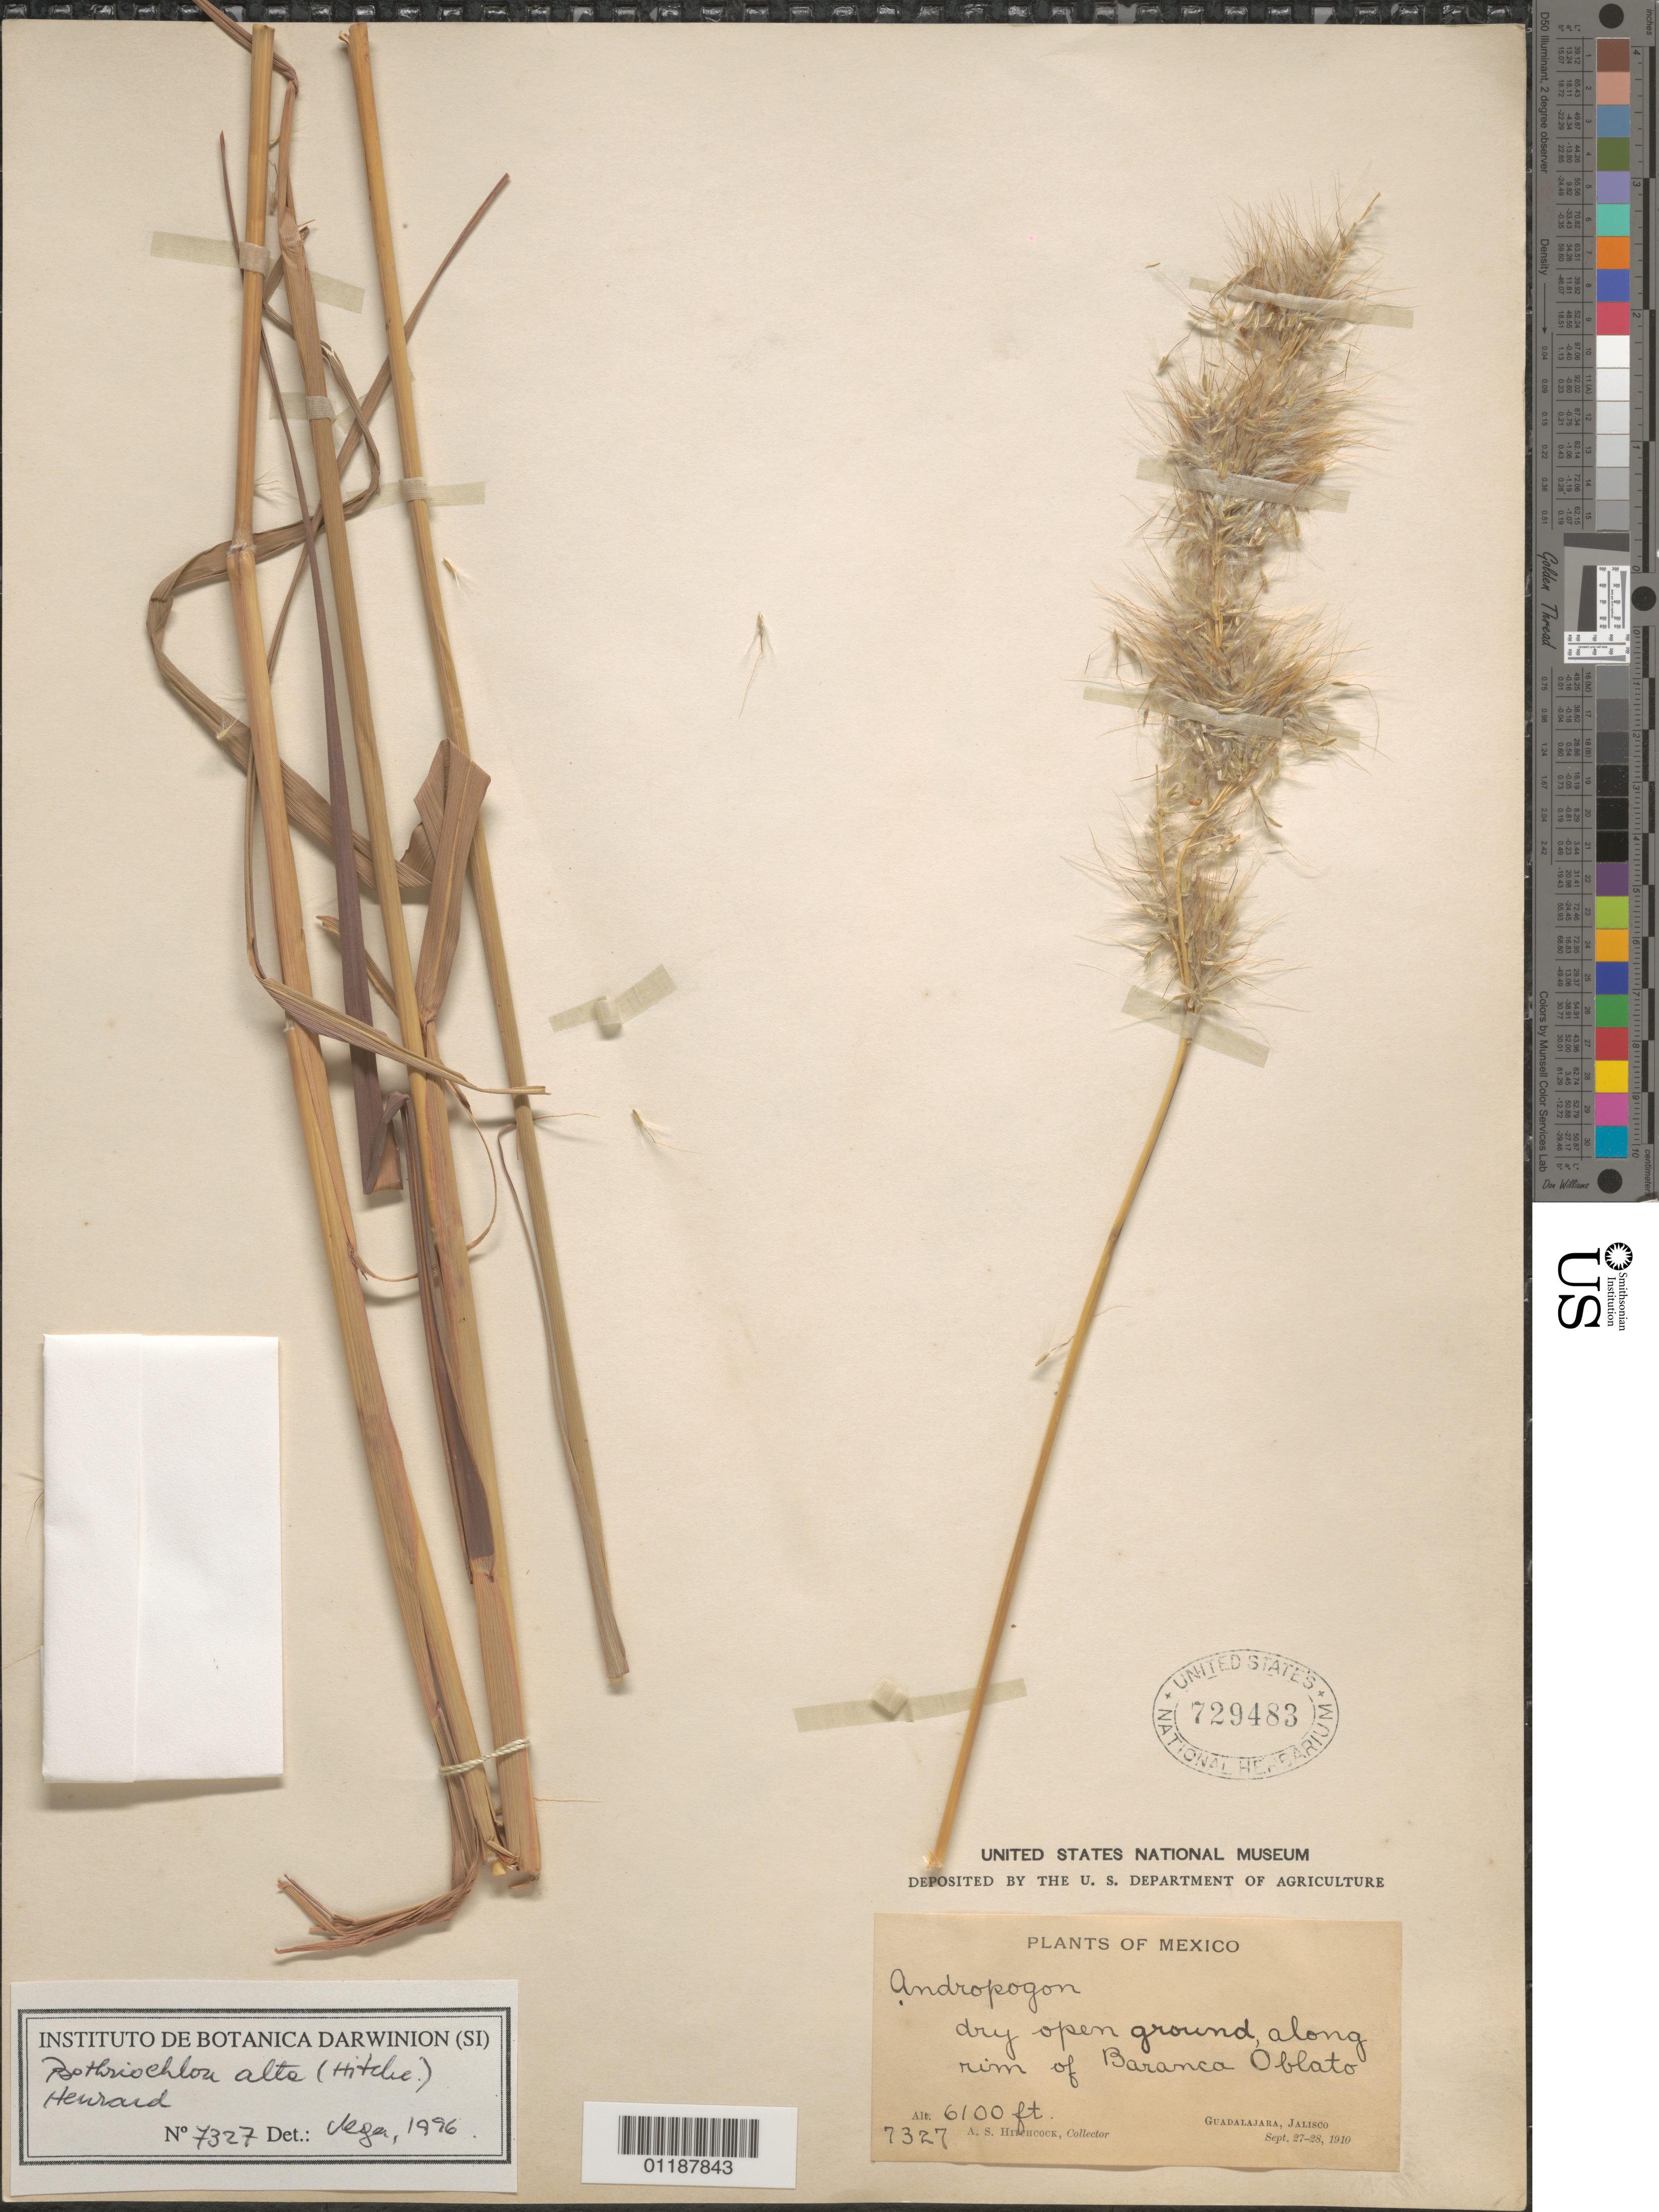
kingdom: Plantae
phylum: Tracheophyta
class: Liliopsida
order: Poales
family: Poaceae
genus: Bothriochloa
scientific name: Bothriochloa alta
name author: (Hitchc.) Henr.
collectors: A. S. Hitchcock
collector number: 7327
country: Mexico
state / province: Jalisco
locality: Along rim of Baranca Oblato, Guadalajaha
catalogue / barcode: US 729483